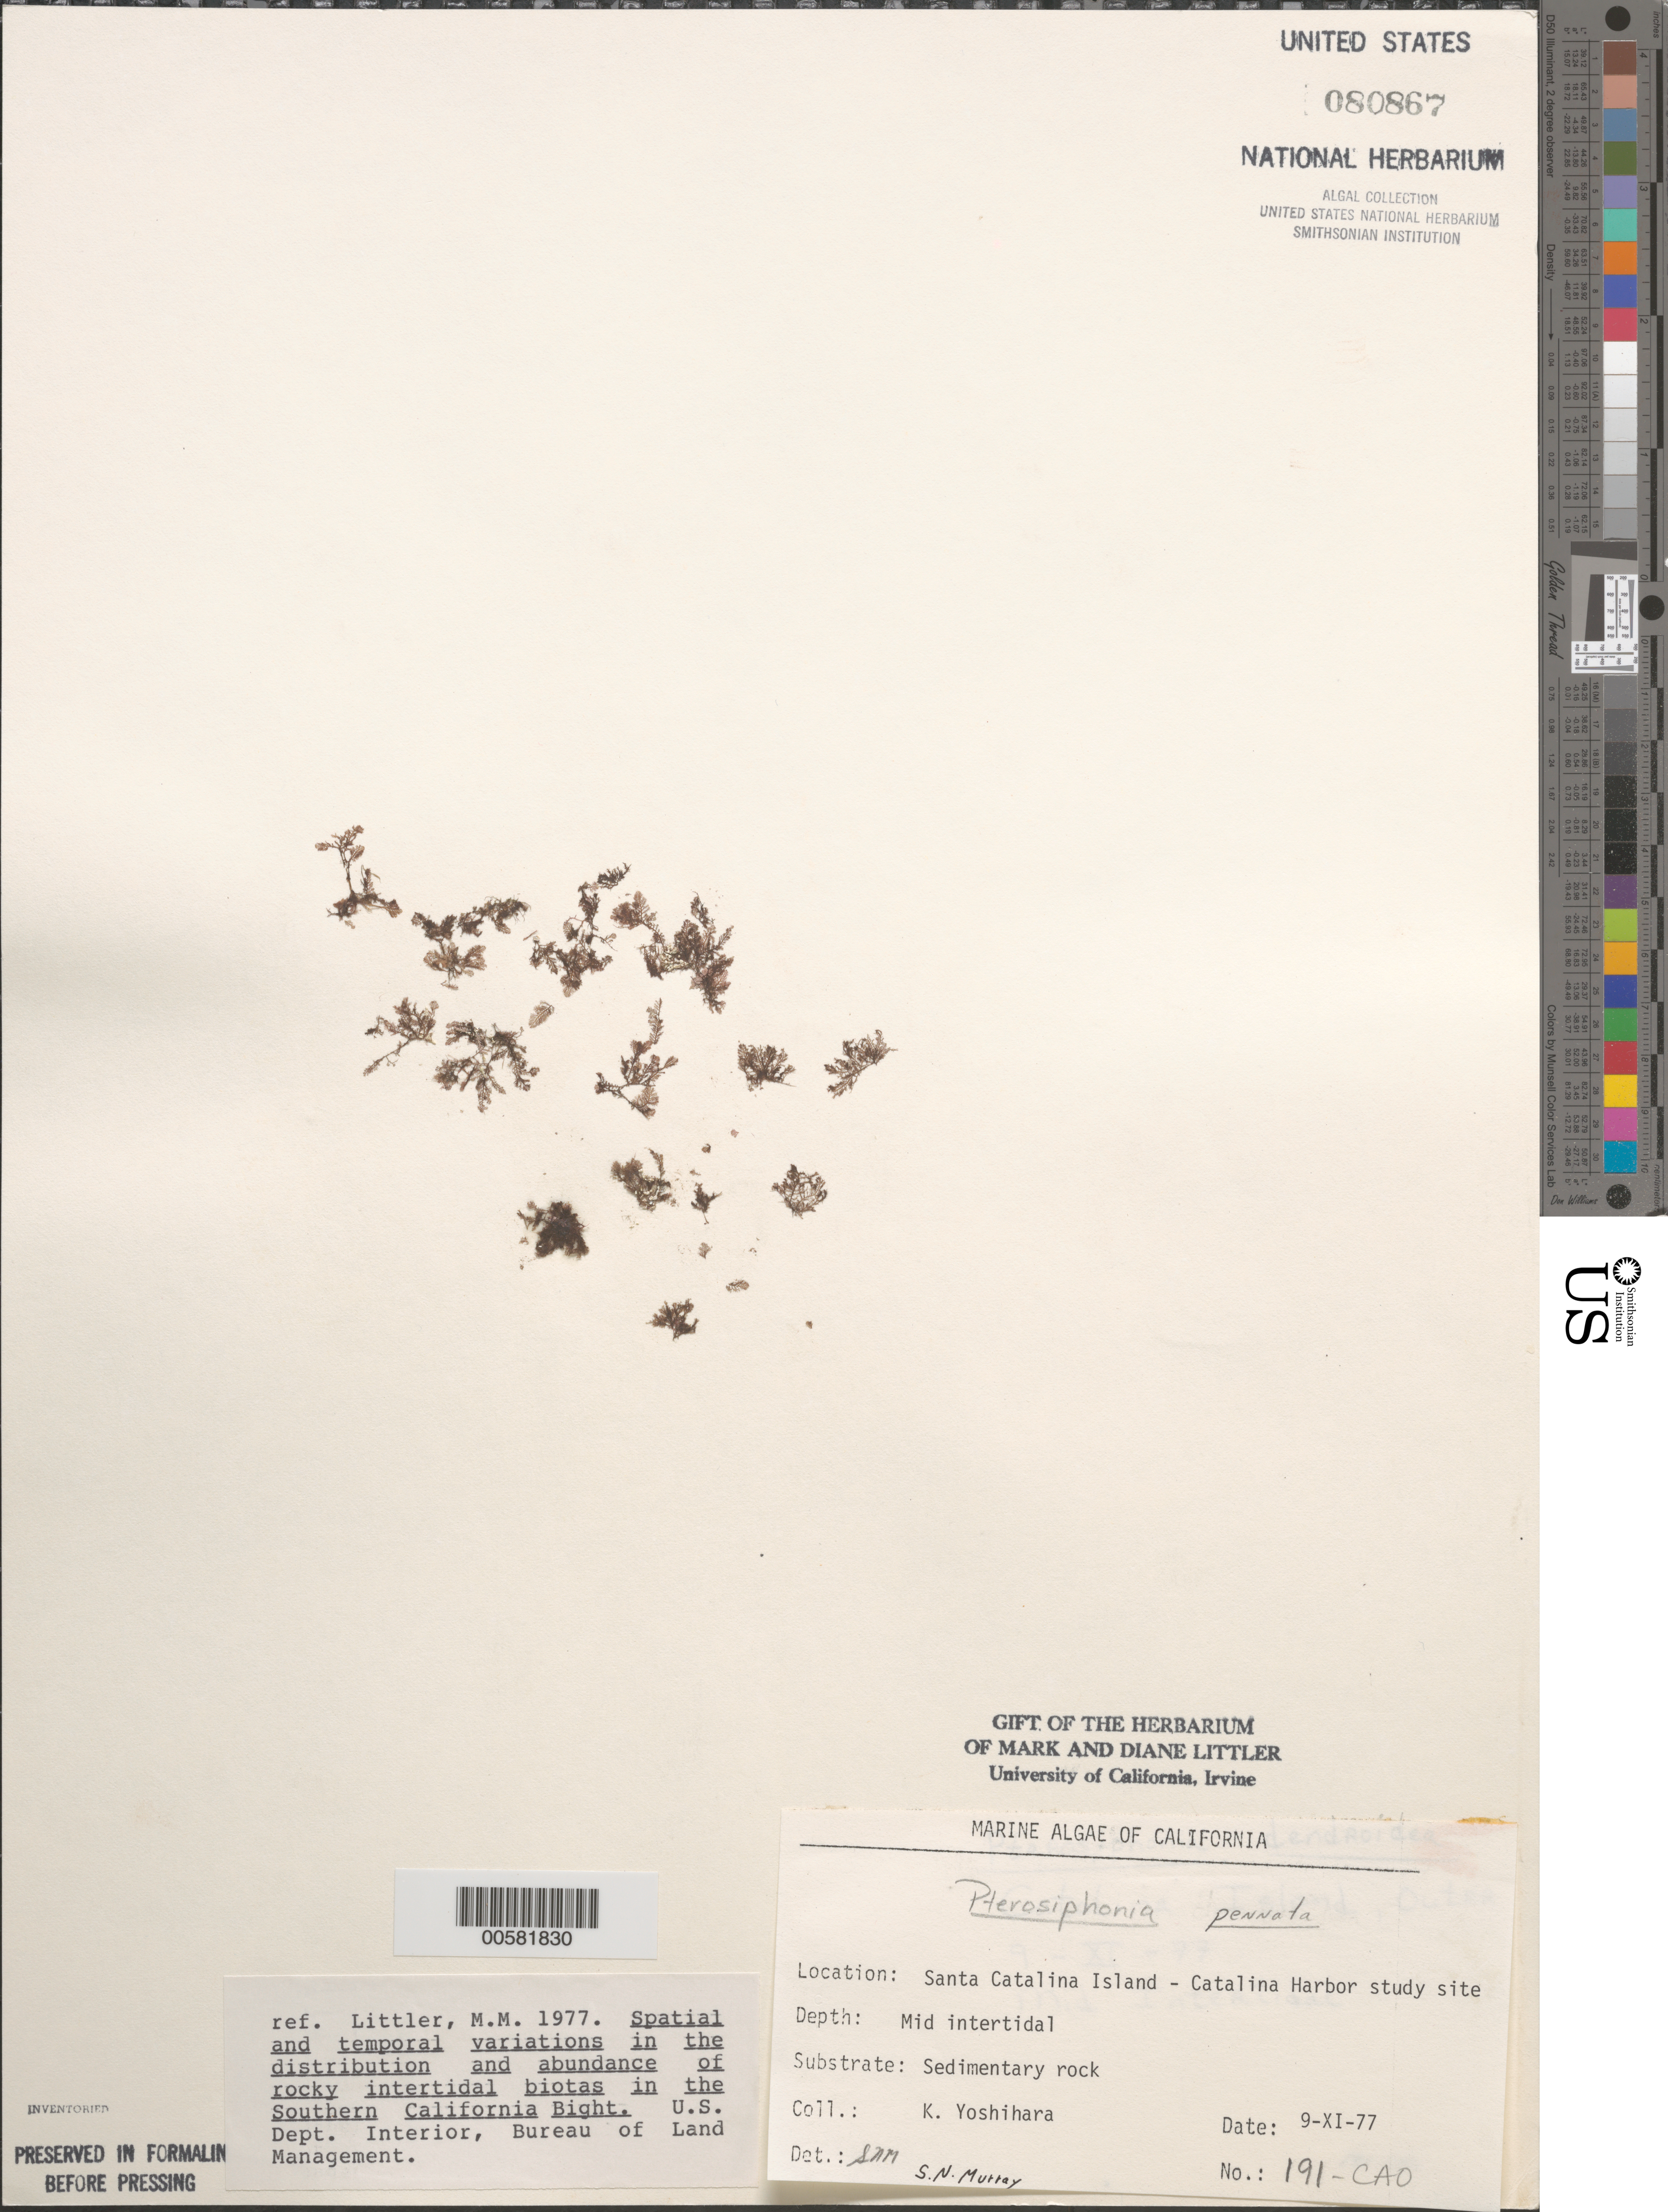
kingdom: Plantae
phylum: Rhodophyta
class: Florideophyceae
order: Ceramiales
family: Rhodomelaceae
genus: Xiphosiphonia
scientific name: Xiphosiphonia pennata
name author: (C. Agardh) Savoie & G.W. Saunders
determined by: Algae name updating Project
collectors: K. Yoshihara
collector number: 191-cao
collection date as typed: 09 Nov 1977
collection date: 1977-11-09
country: United States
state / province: California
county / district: Los Angeles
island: Santa Catalina Island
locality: West side of Catalina Harbor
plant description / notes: BLM-SOCALBIGHT Rocky Intertidal Survey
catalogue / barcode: US 80867